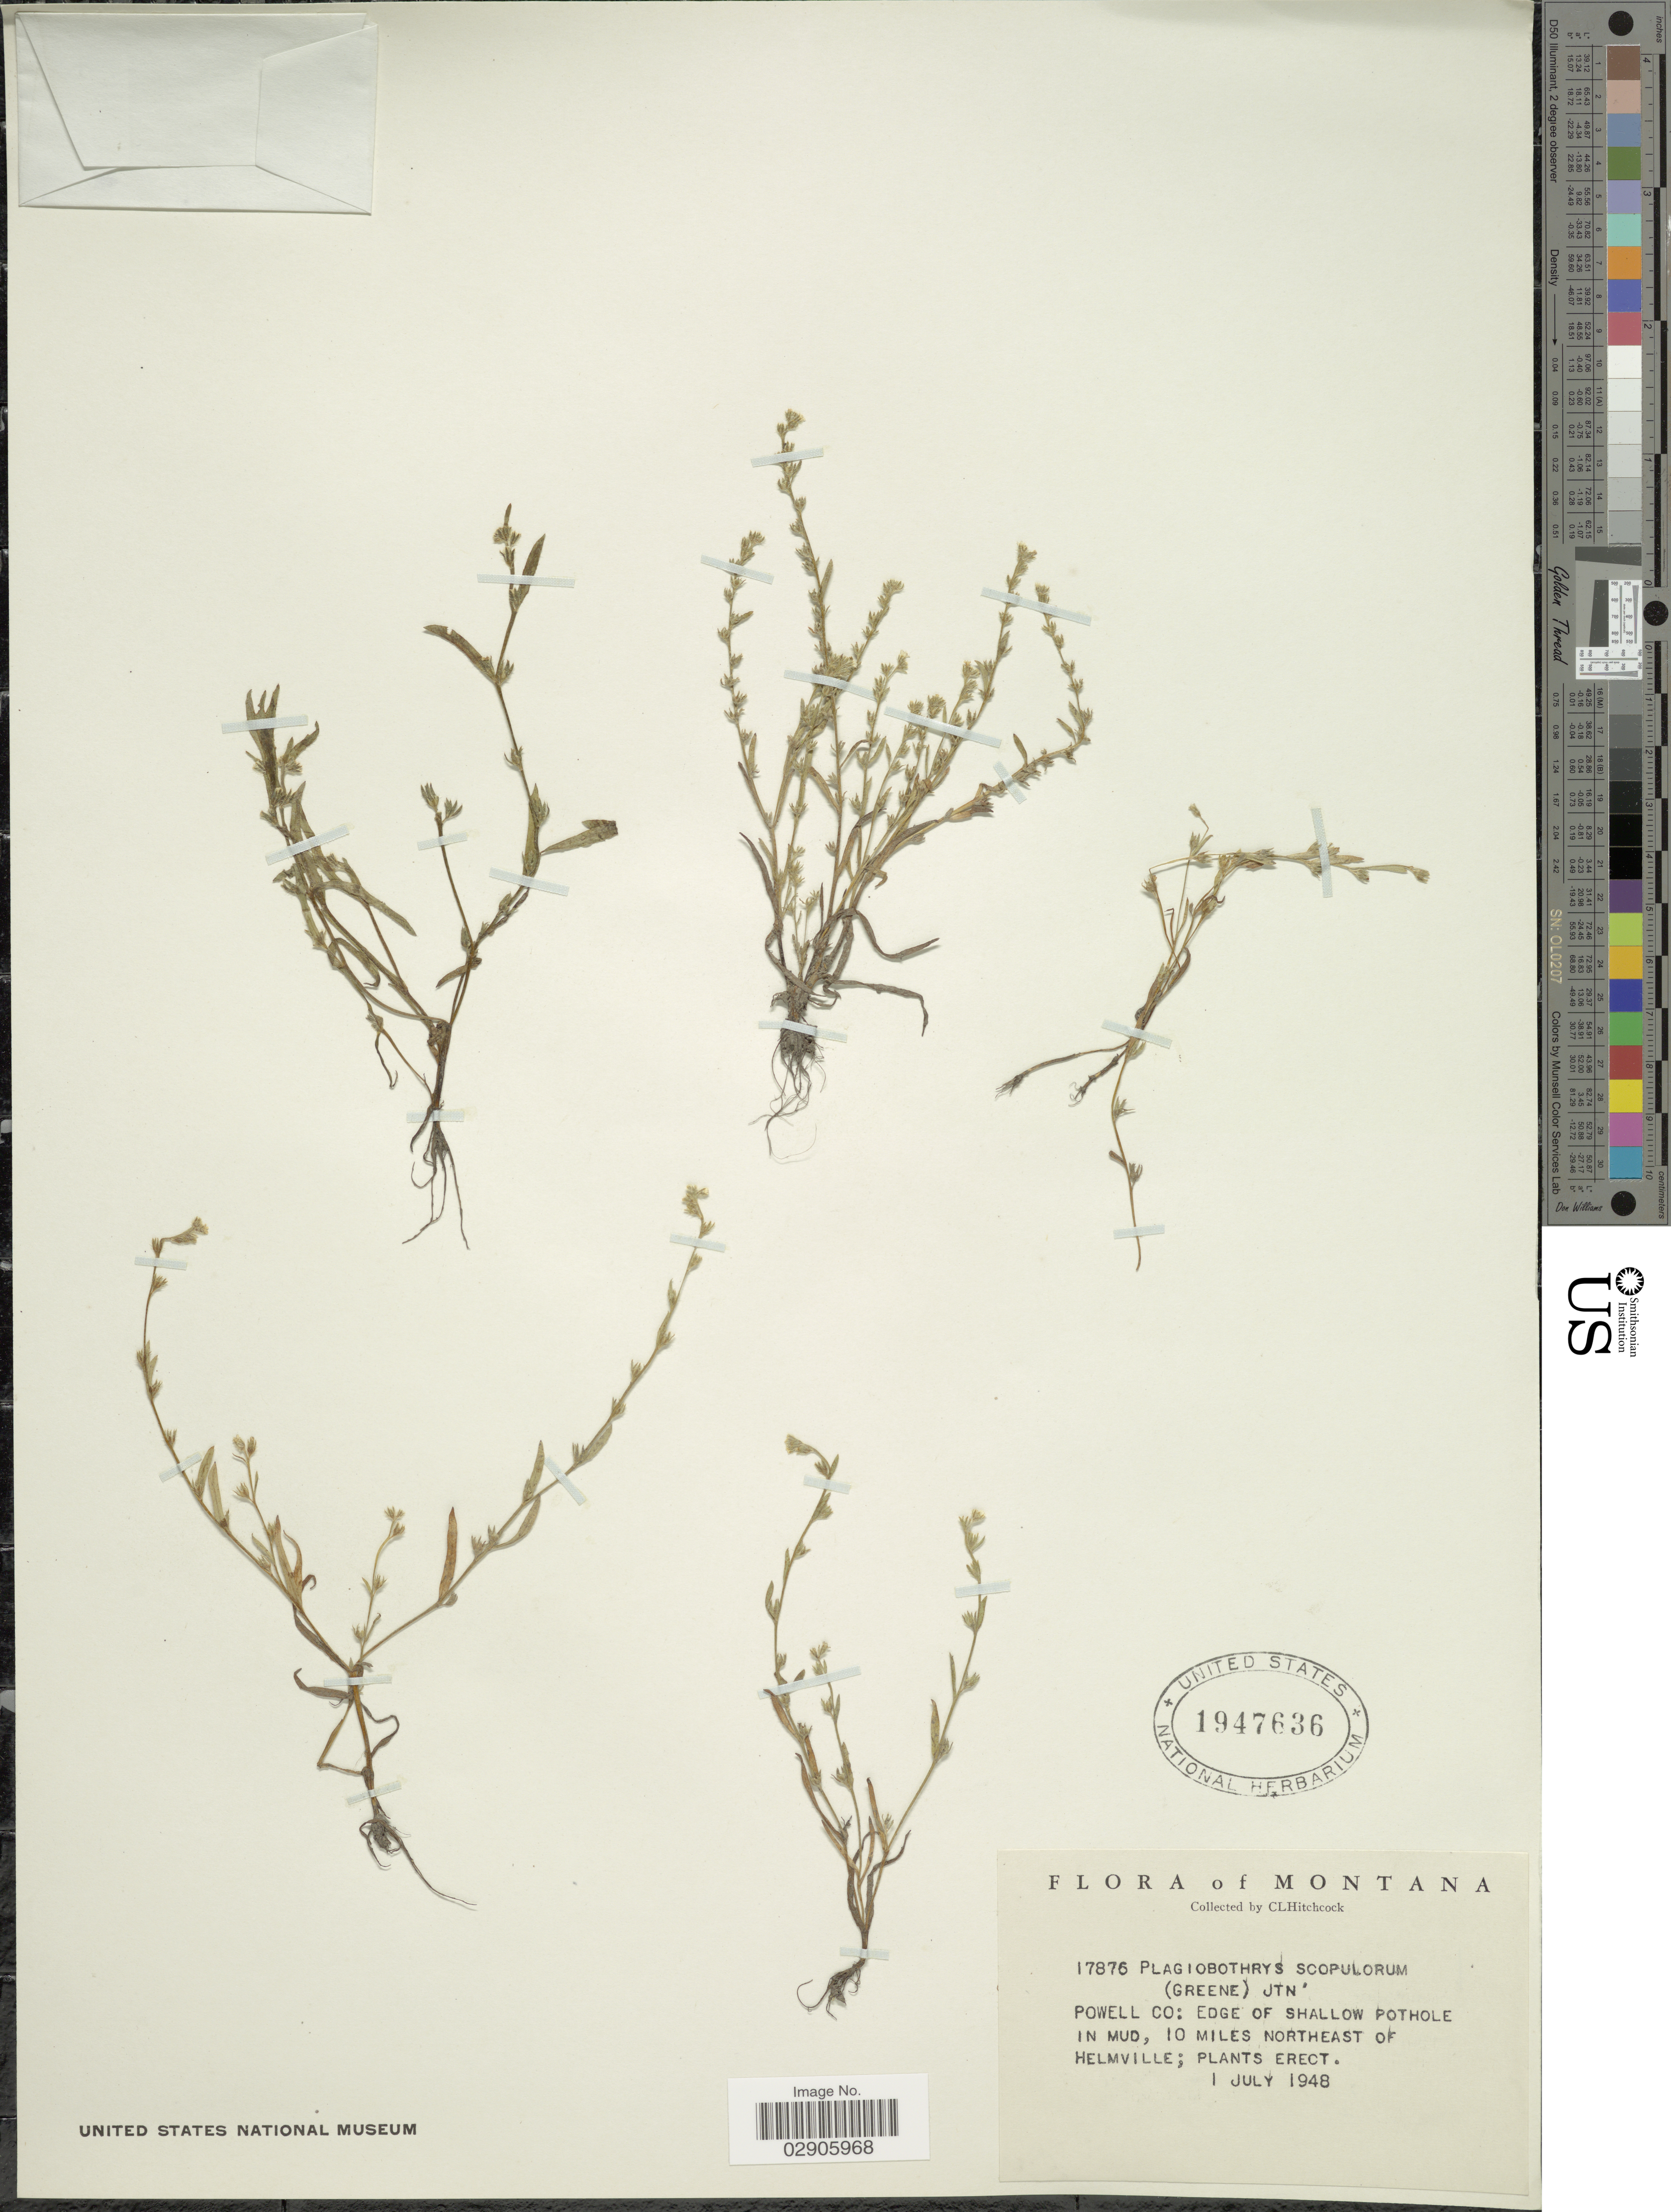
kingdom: Plantae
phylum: Tracheophyta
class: Magnoliopsida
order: Boraginales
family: Boraginaceae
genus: Plagiobothrys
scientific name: Plagiobothrys scopulorum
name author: (Greene) I.M. Johnst.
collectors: C. L. Hitchcock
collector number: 17876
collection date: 1948-07-01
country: United States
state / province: Montana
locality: Powell Co.: Edge of Shallow Pothole in mud, 10 miles Northeast of Helmville.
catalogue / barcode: US 1947636